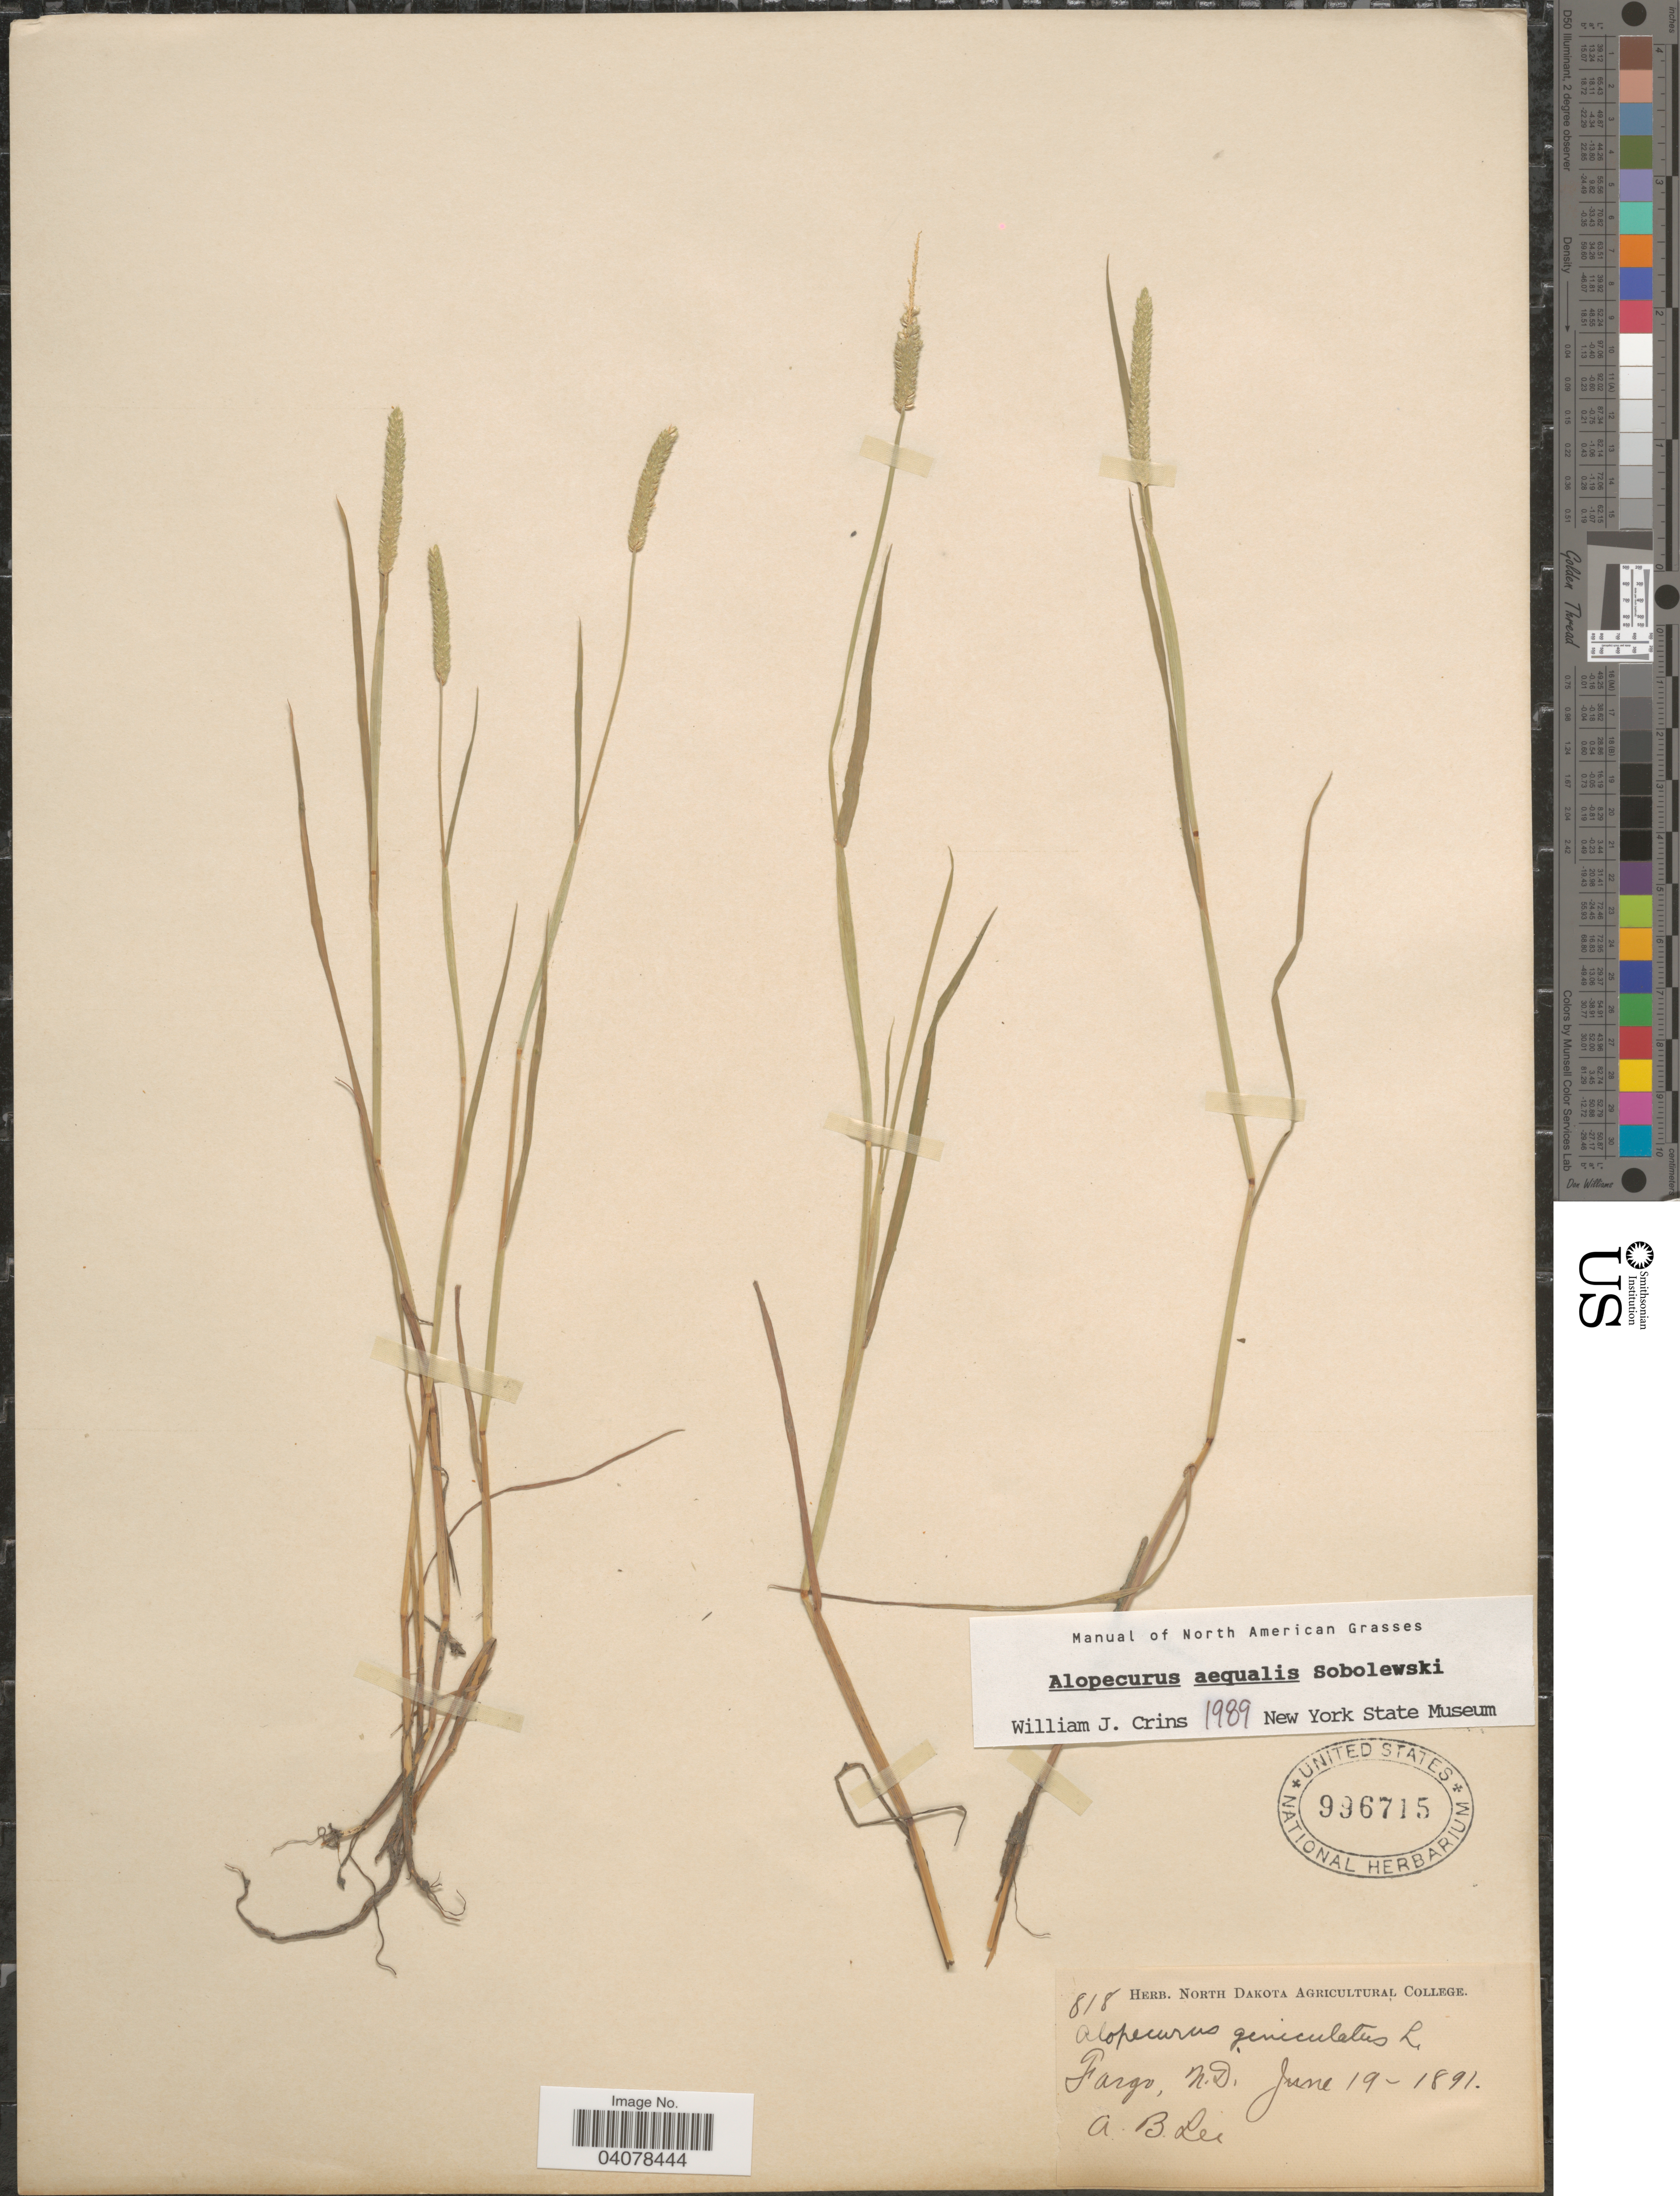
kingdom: Plantae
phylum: Tracheophyta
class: Liliopsida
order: Poales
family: Poaceae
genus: Alopecurus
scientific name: Alopecurus aequalis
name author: Sobol.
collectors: A. Lei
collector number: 818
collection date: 1891-06-19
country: United States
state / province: North Dakota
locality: Fargo.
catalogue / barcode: US 996715